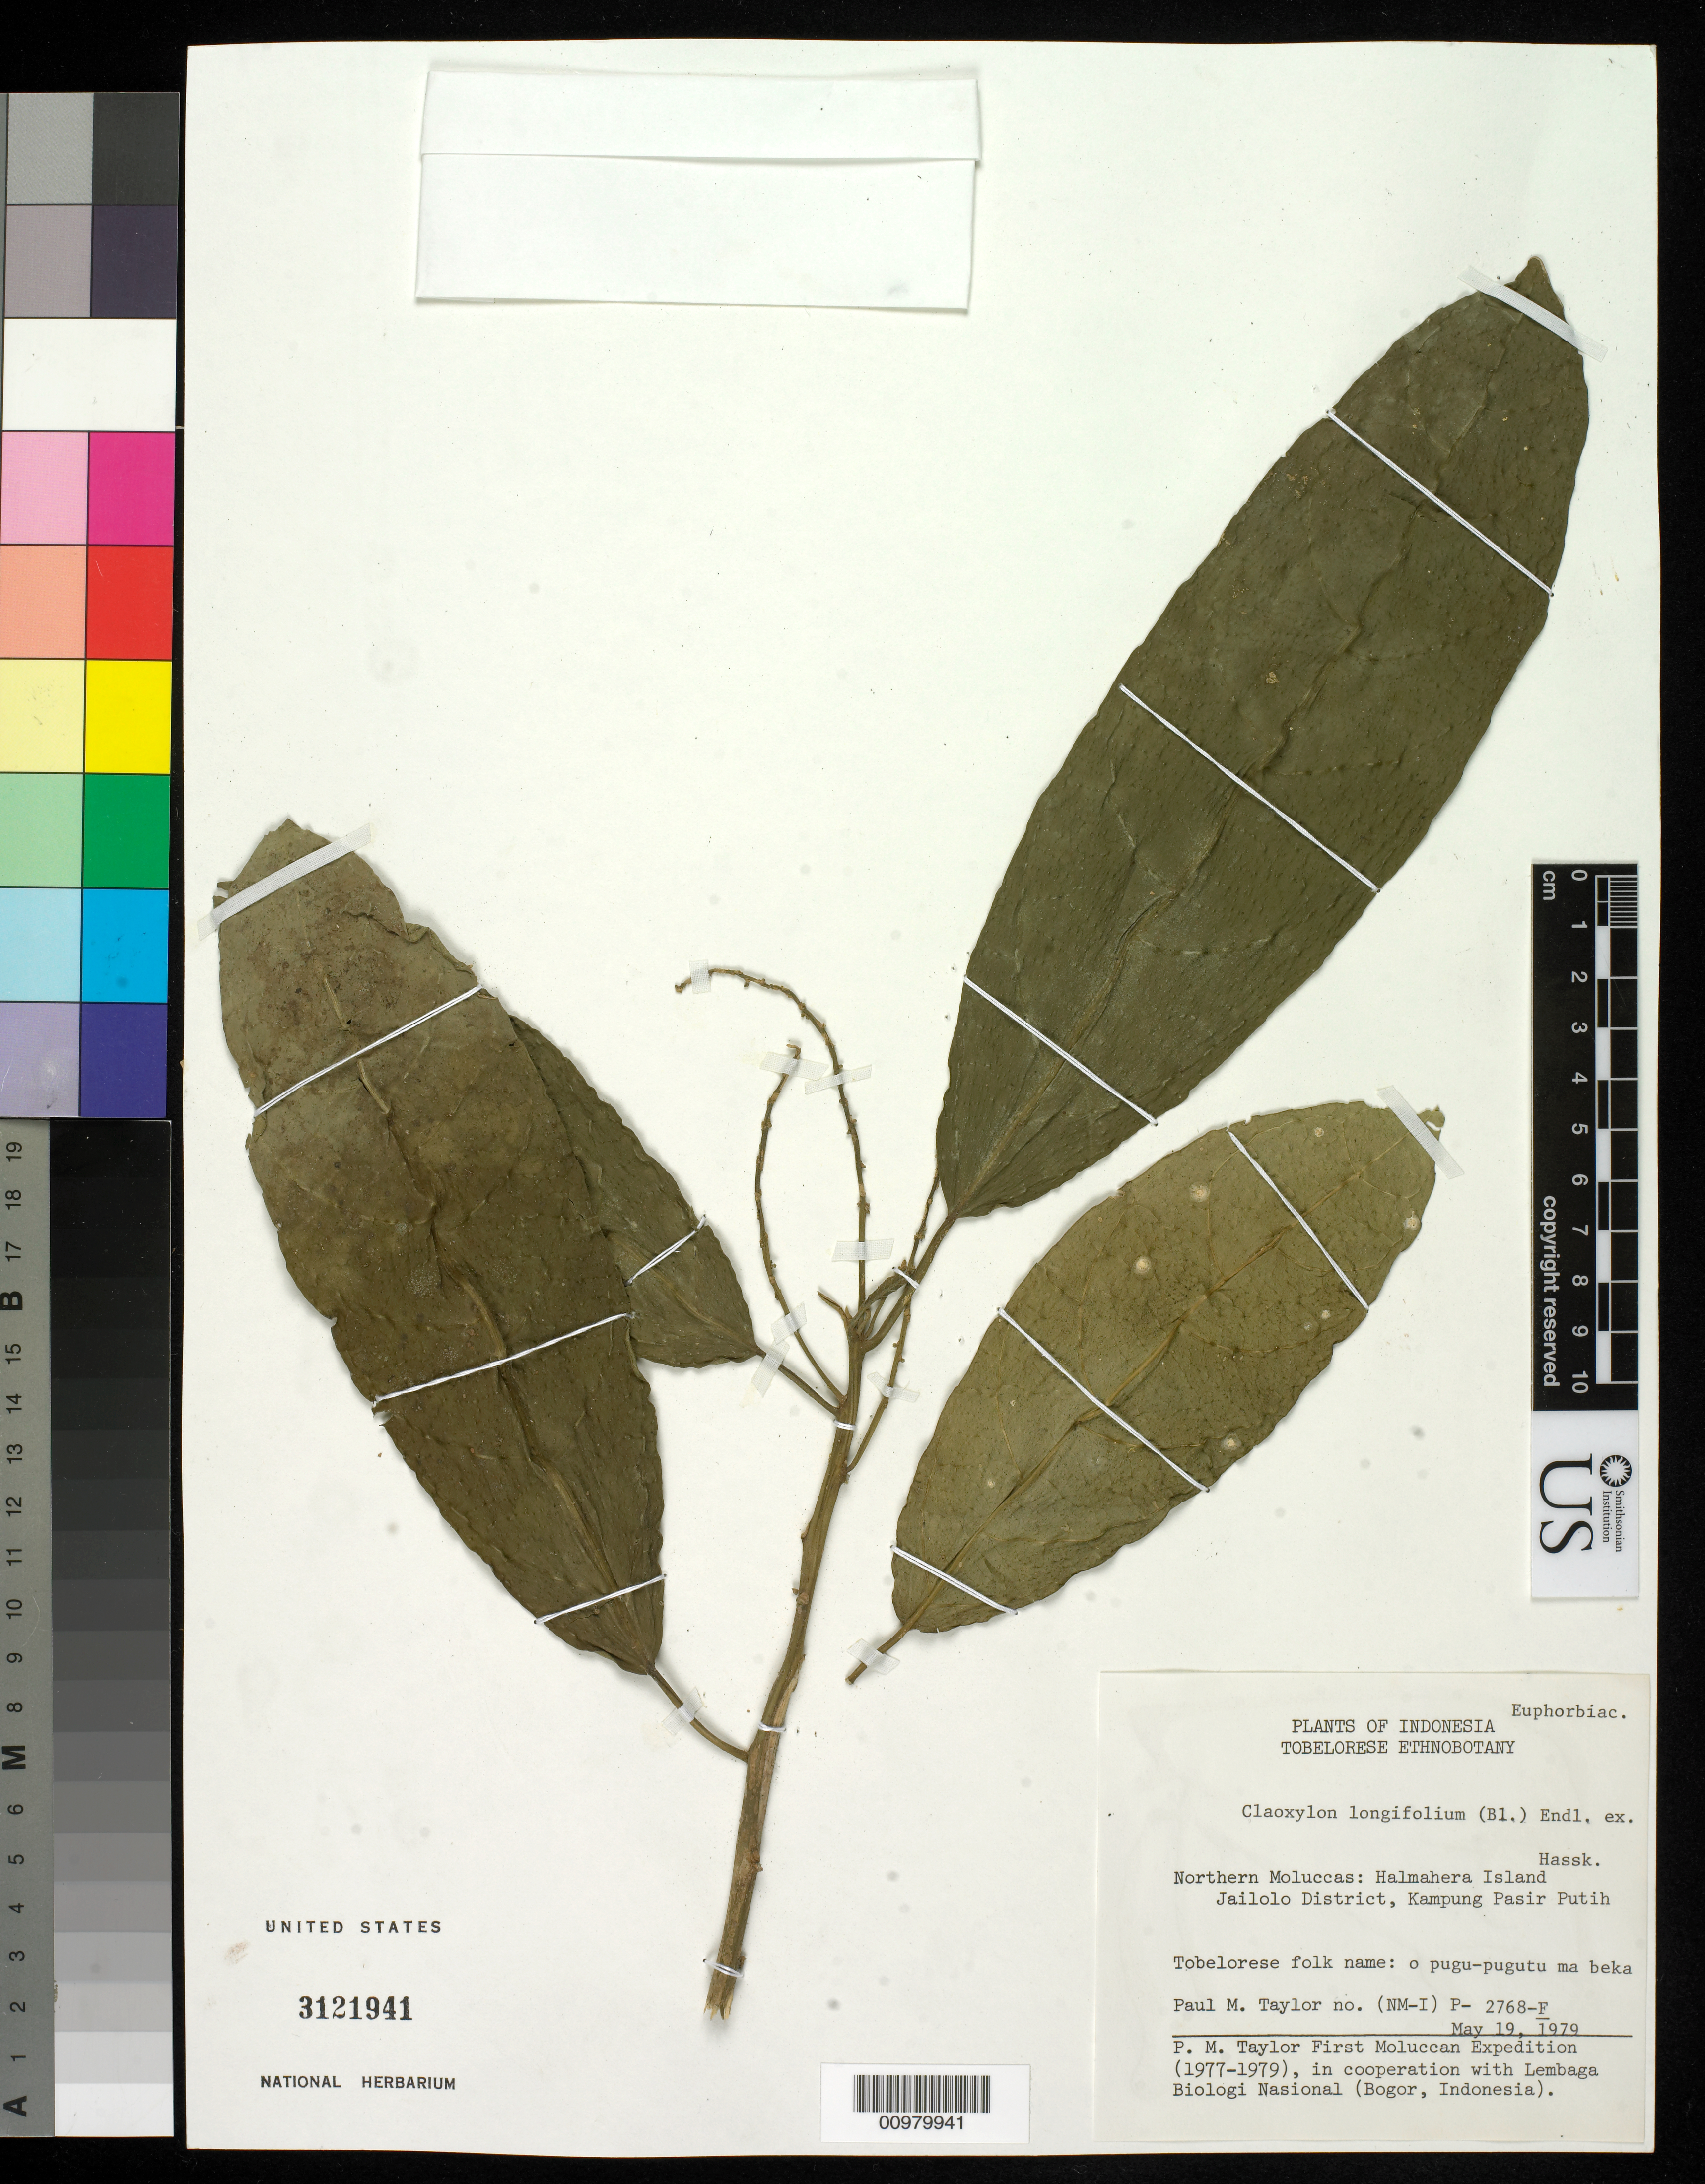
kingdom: Plantae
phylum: Tracheophyta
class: Magnoliopsida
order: Malpighiales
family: Euphorbiaceae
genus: Claoxylon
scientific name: Claoxylon longifolium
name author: (Blume) Endl. & Hassk.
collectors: P. M. Taylor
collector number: P 2769 F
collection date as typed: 19 May 1979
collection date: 1979-05-19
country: Indonesia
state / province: Maluku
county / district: Maluku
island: Halmahera I.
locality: Northern Moluccas, Jailolo District, Kampung Pasir Putih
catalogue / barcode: US 3121941